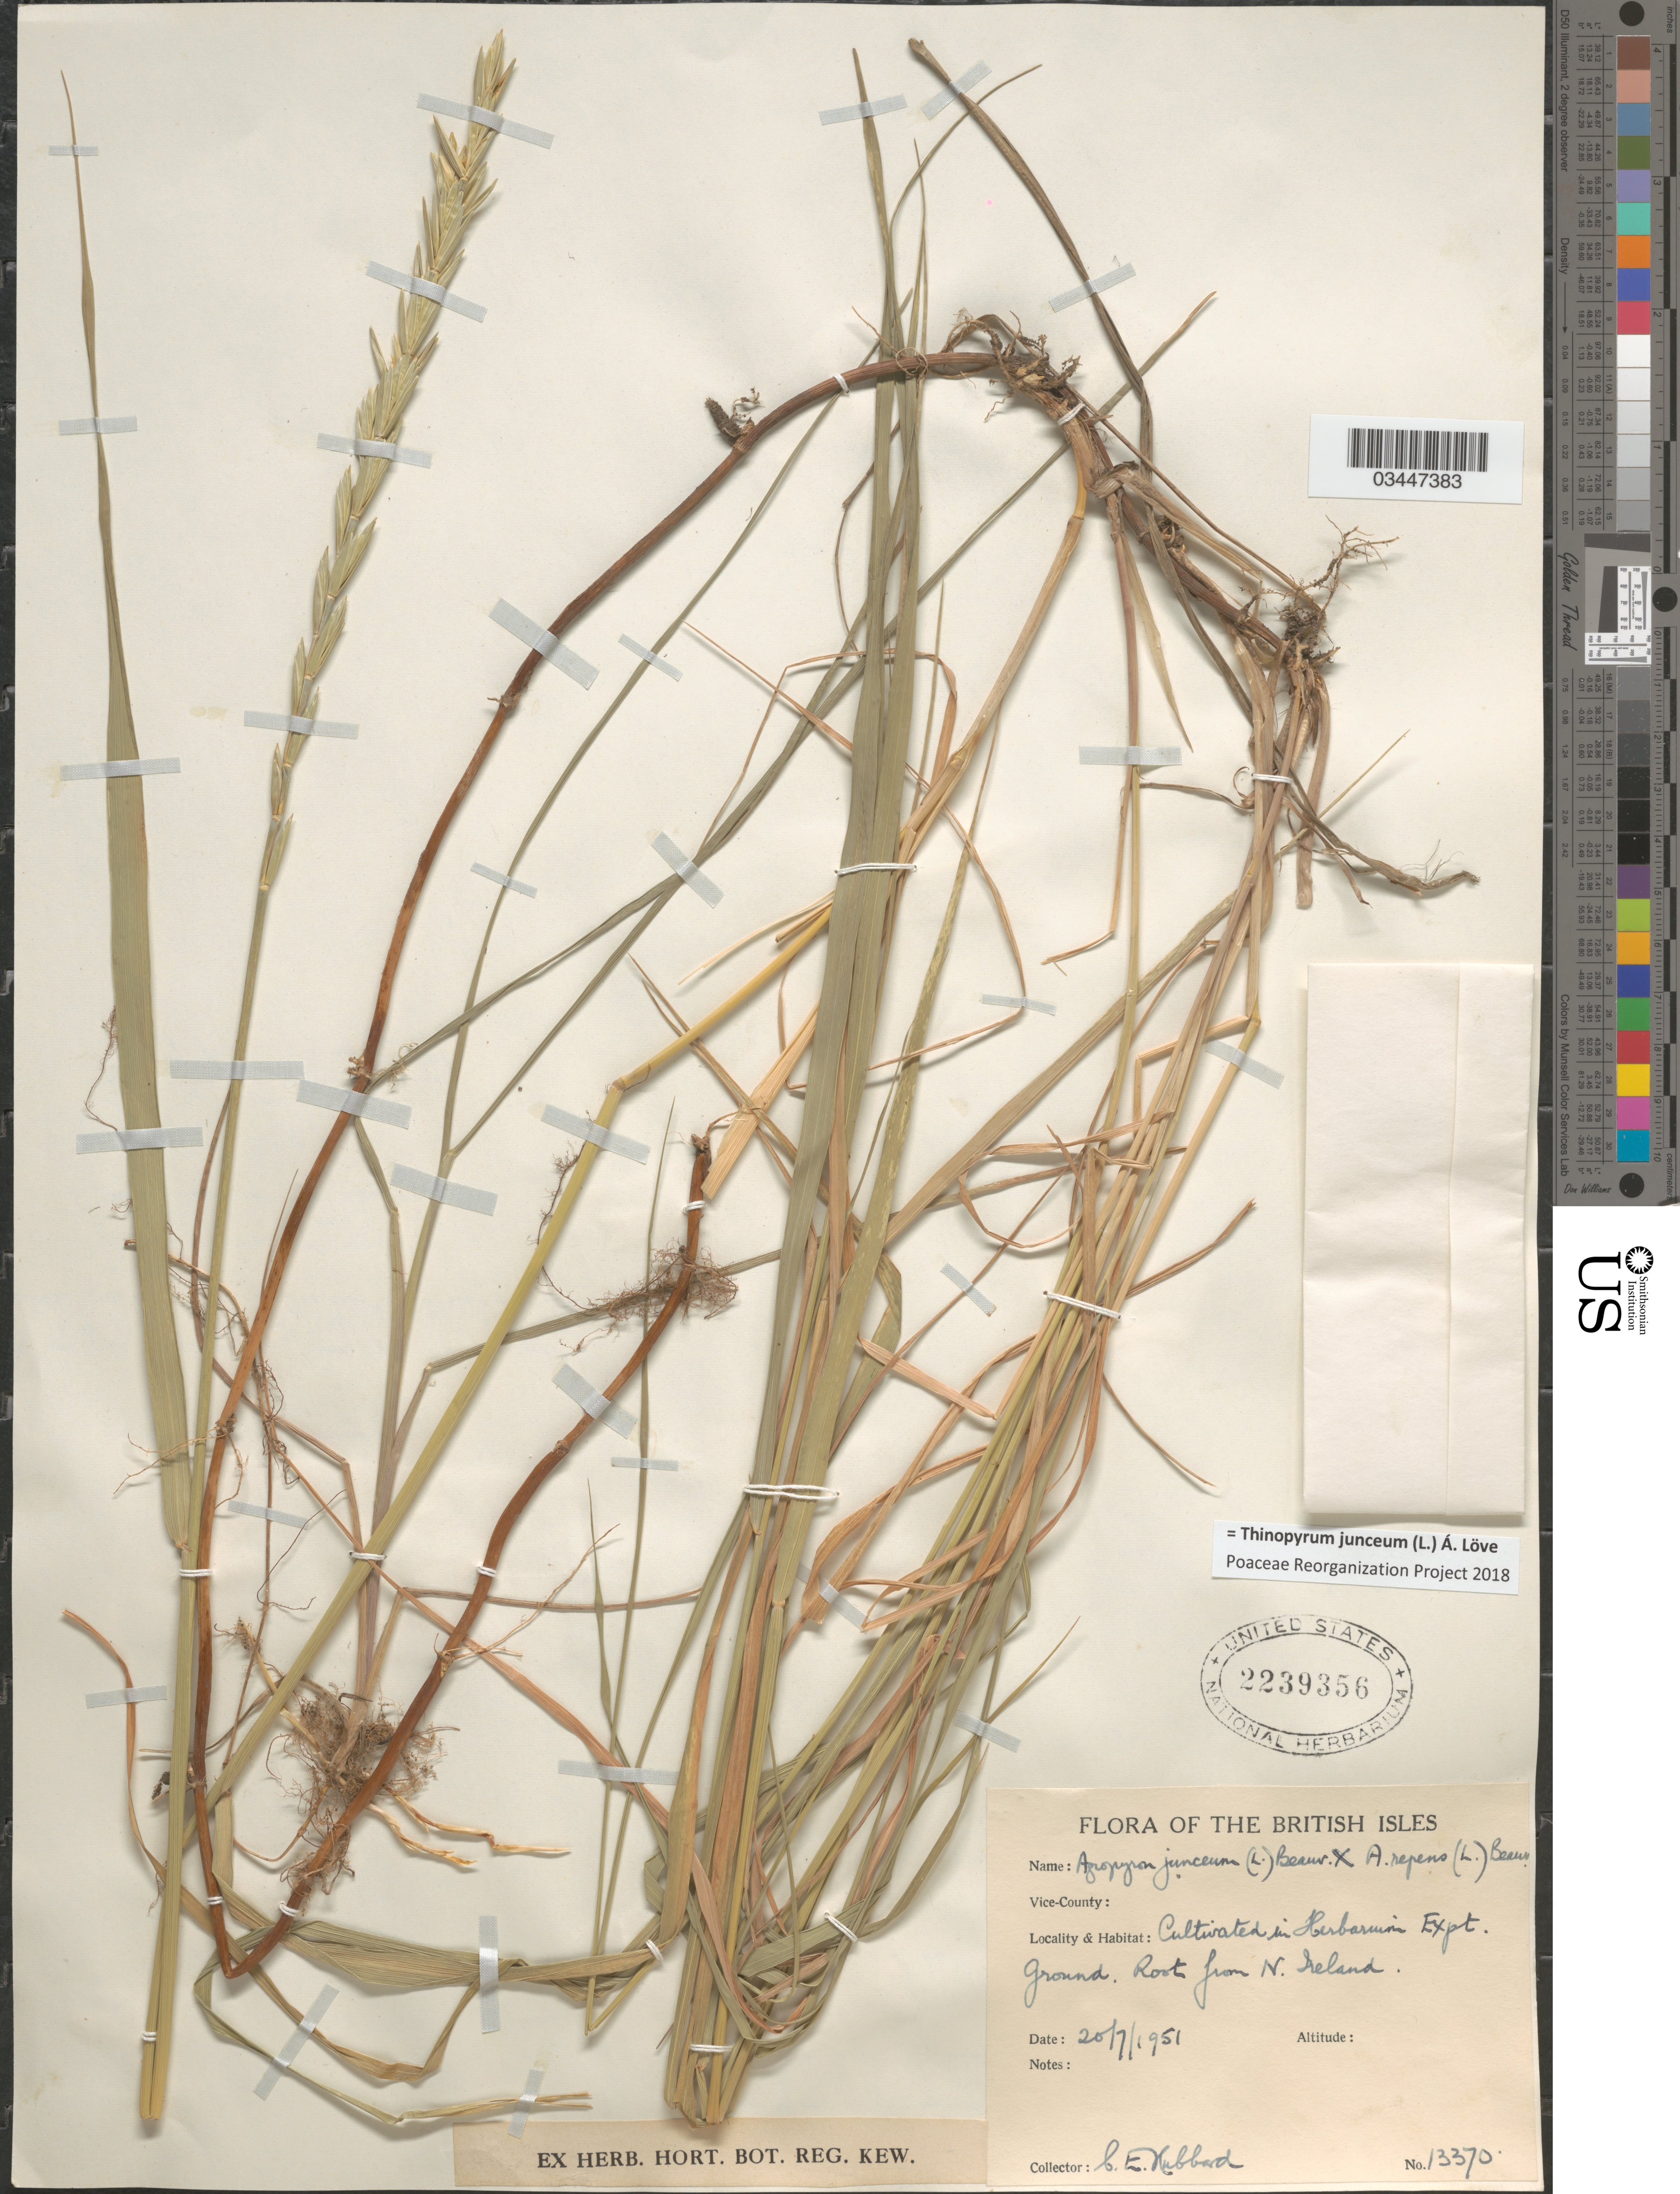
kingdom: Plantae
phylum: Tracheophyta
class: Liliopsida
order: Poales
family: Poaceae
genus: Thinopyrum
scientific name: Thinopyrum junceum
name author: (L.) Á. Löve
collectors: C. E. Hubbard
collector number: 13370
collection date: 1951-07-20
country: Ireland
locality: Cultivated in Herbarium Expt. Ground, Root from N.Ireland.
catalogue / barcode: US 2239356